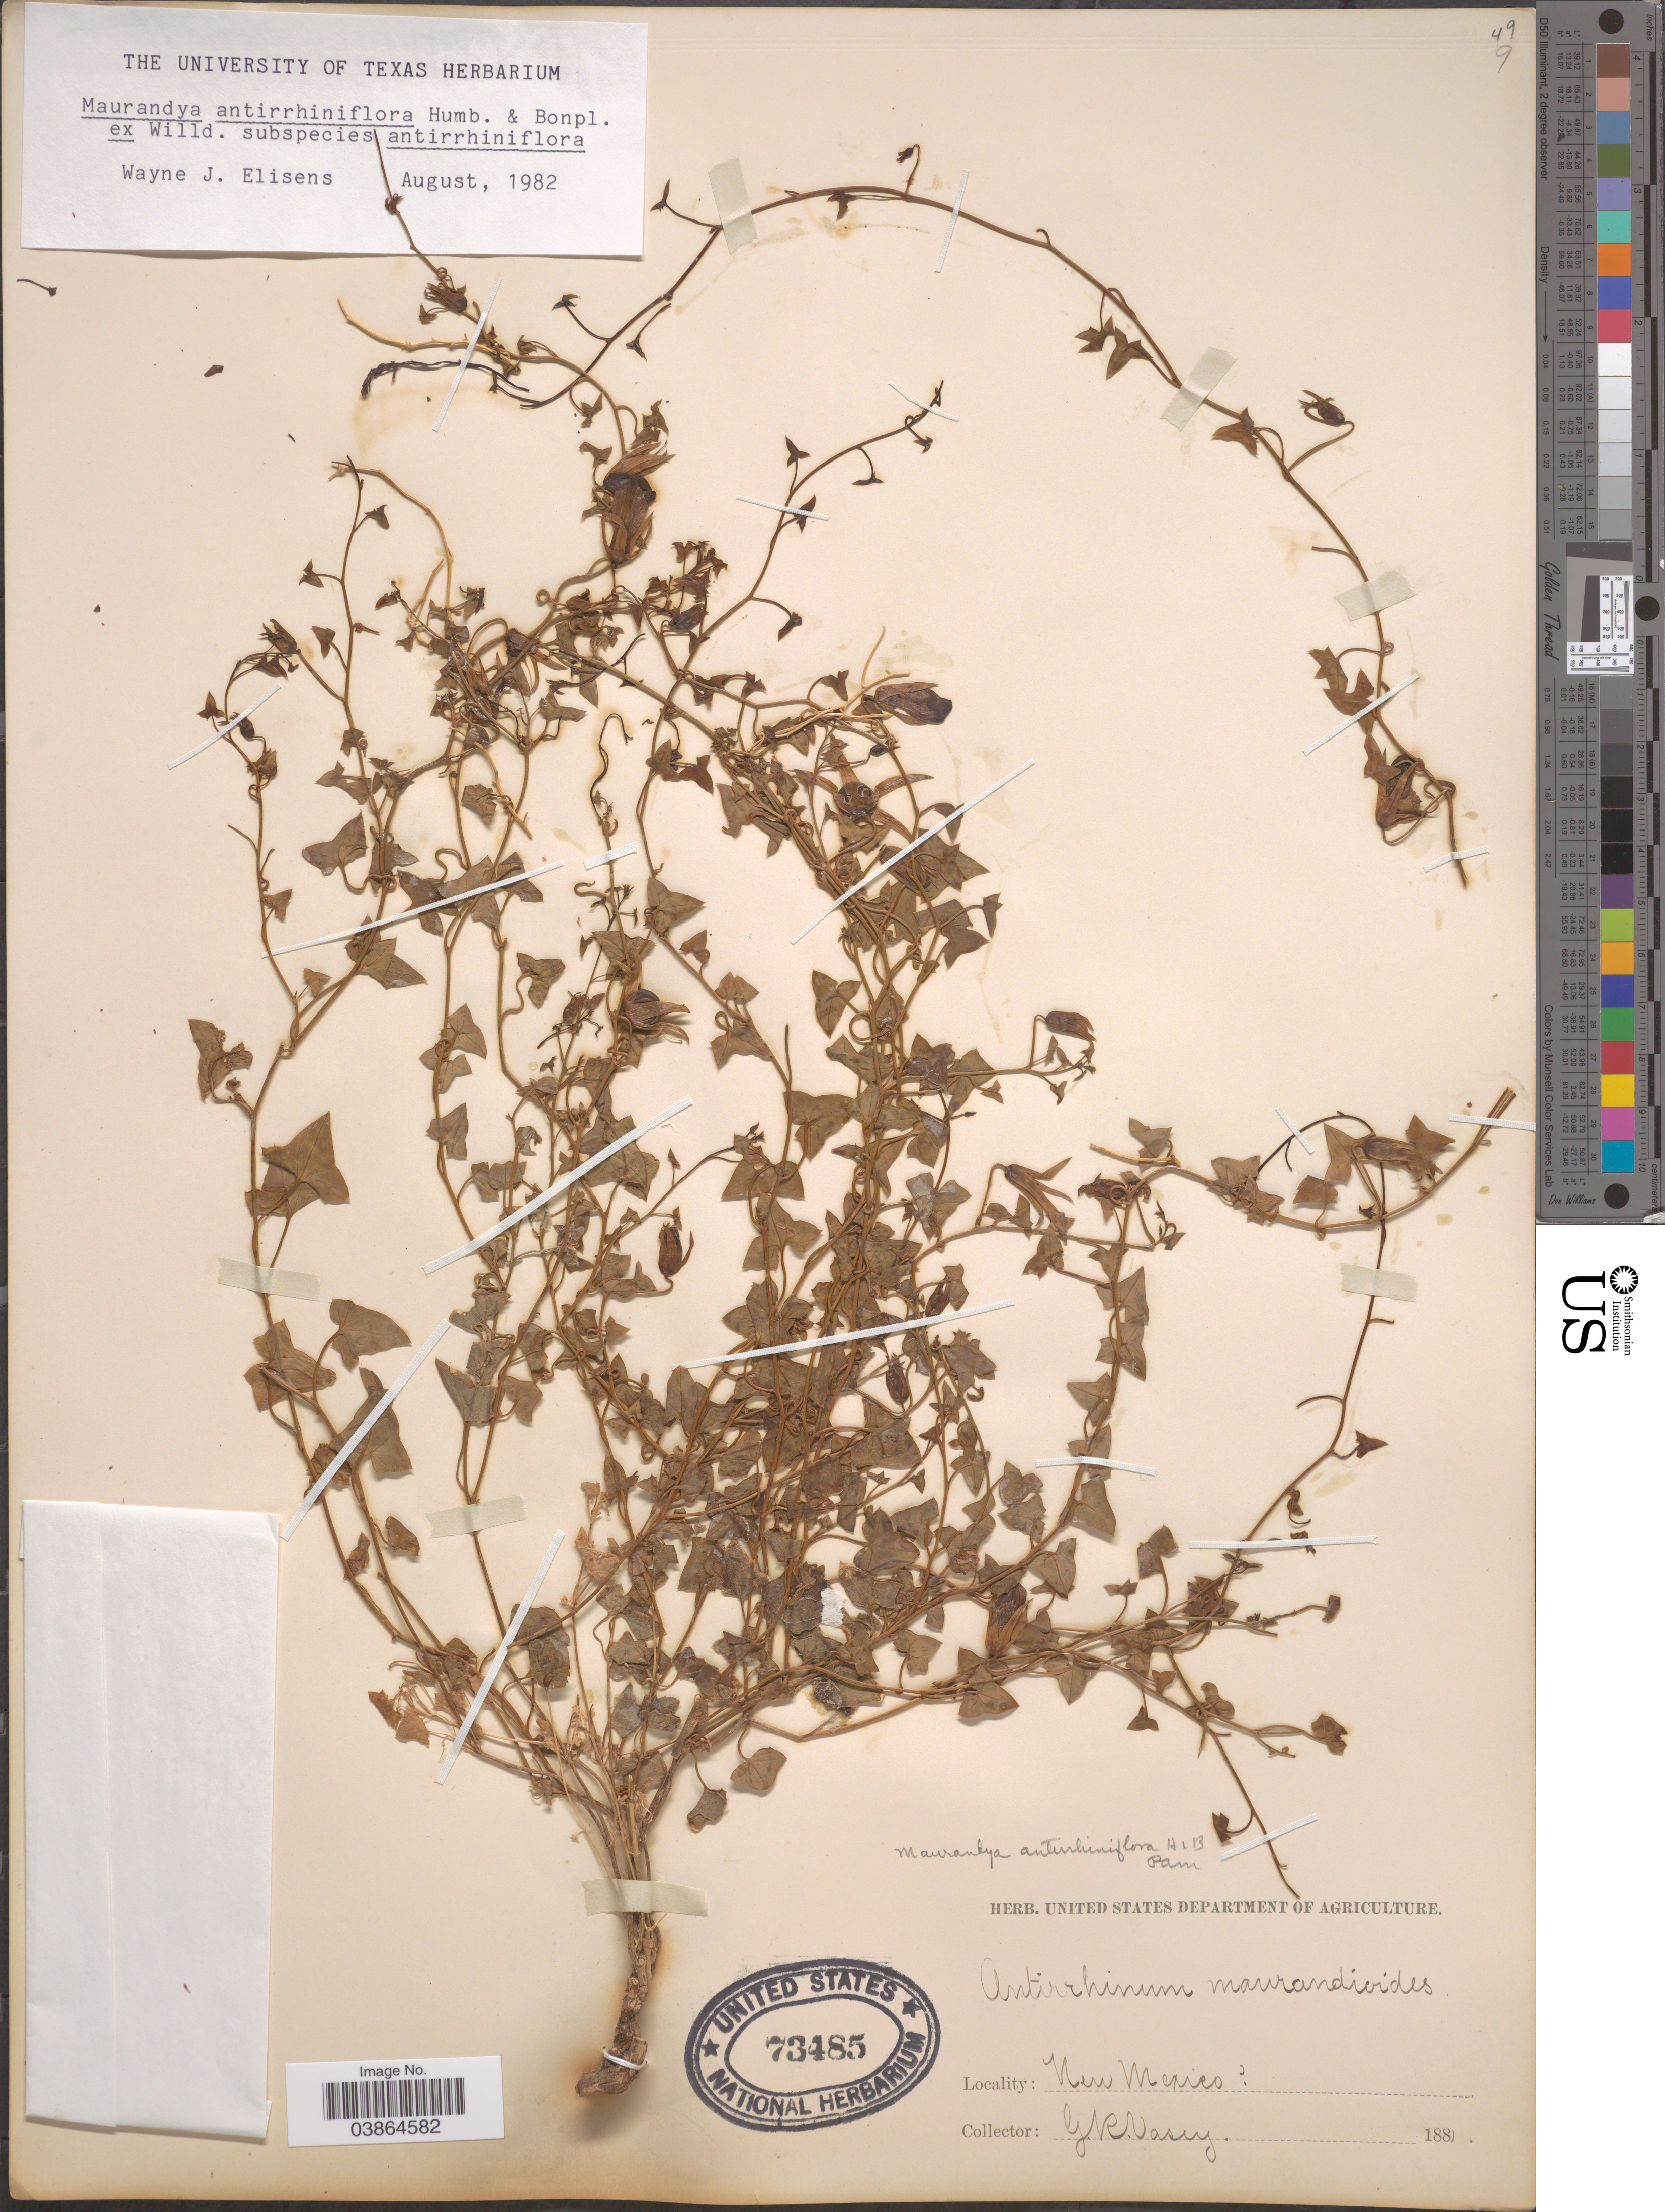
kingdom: Plantae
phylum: Tracheophyta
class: Magnoliopsida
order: Lamiales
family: Plantaginaceae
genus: Maurandya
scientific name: Maurandya antirrhiniflora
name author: Humb. & Bonpl. ex Willd.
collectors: G. R. Vasey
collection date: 1881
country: United States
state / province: New Mexico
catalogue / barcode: US 73485